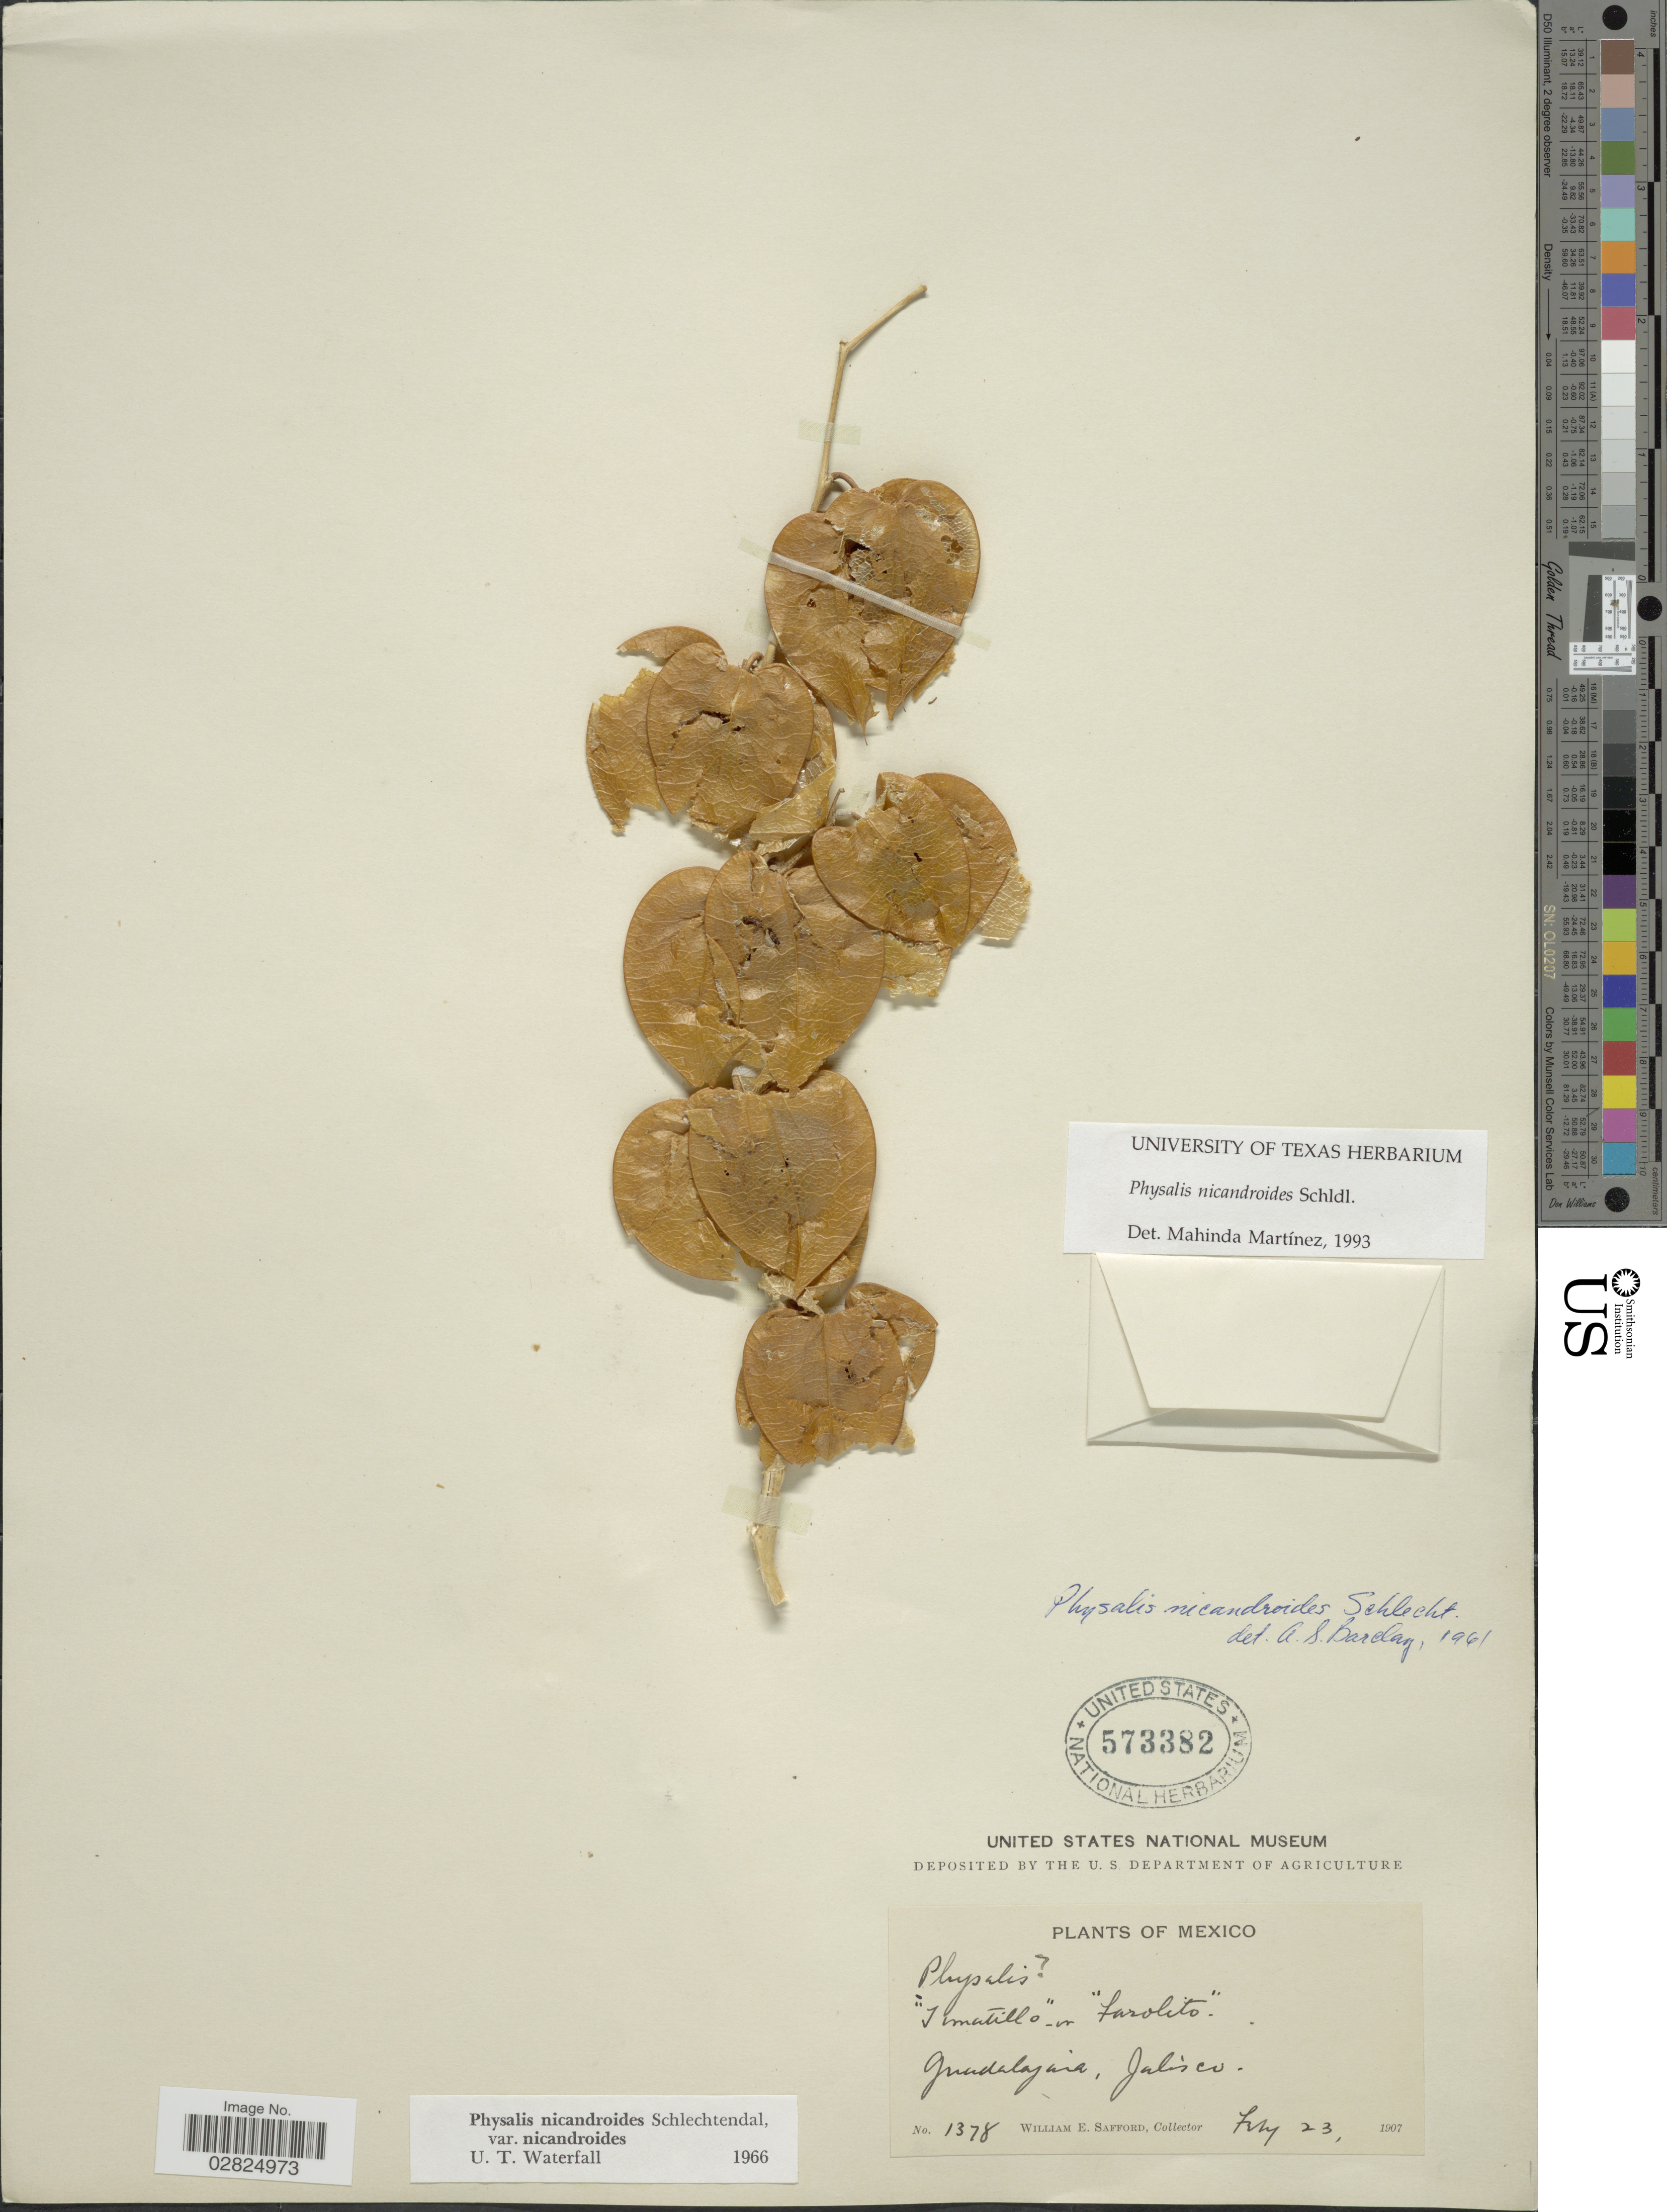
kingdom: Plantae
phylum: Tracheophyta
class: Magnoliopsida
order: Solanales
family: Solanaceae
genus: Physalis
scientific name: Physalis nicandroides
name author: Schltdl.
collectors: W. E. Safford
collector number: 1378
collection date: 1907-02-23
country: Mexico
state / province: Jalisco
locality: Guadalajara.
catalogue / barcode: US 573382